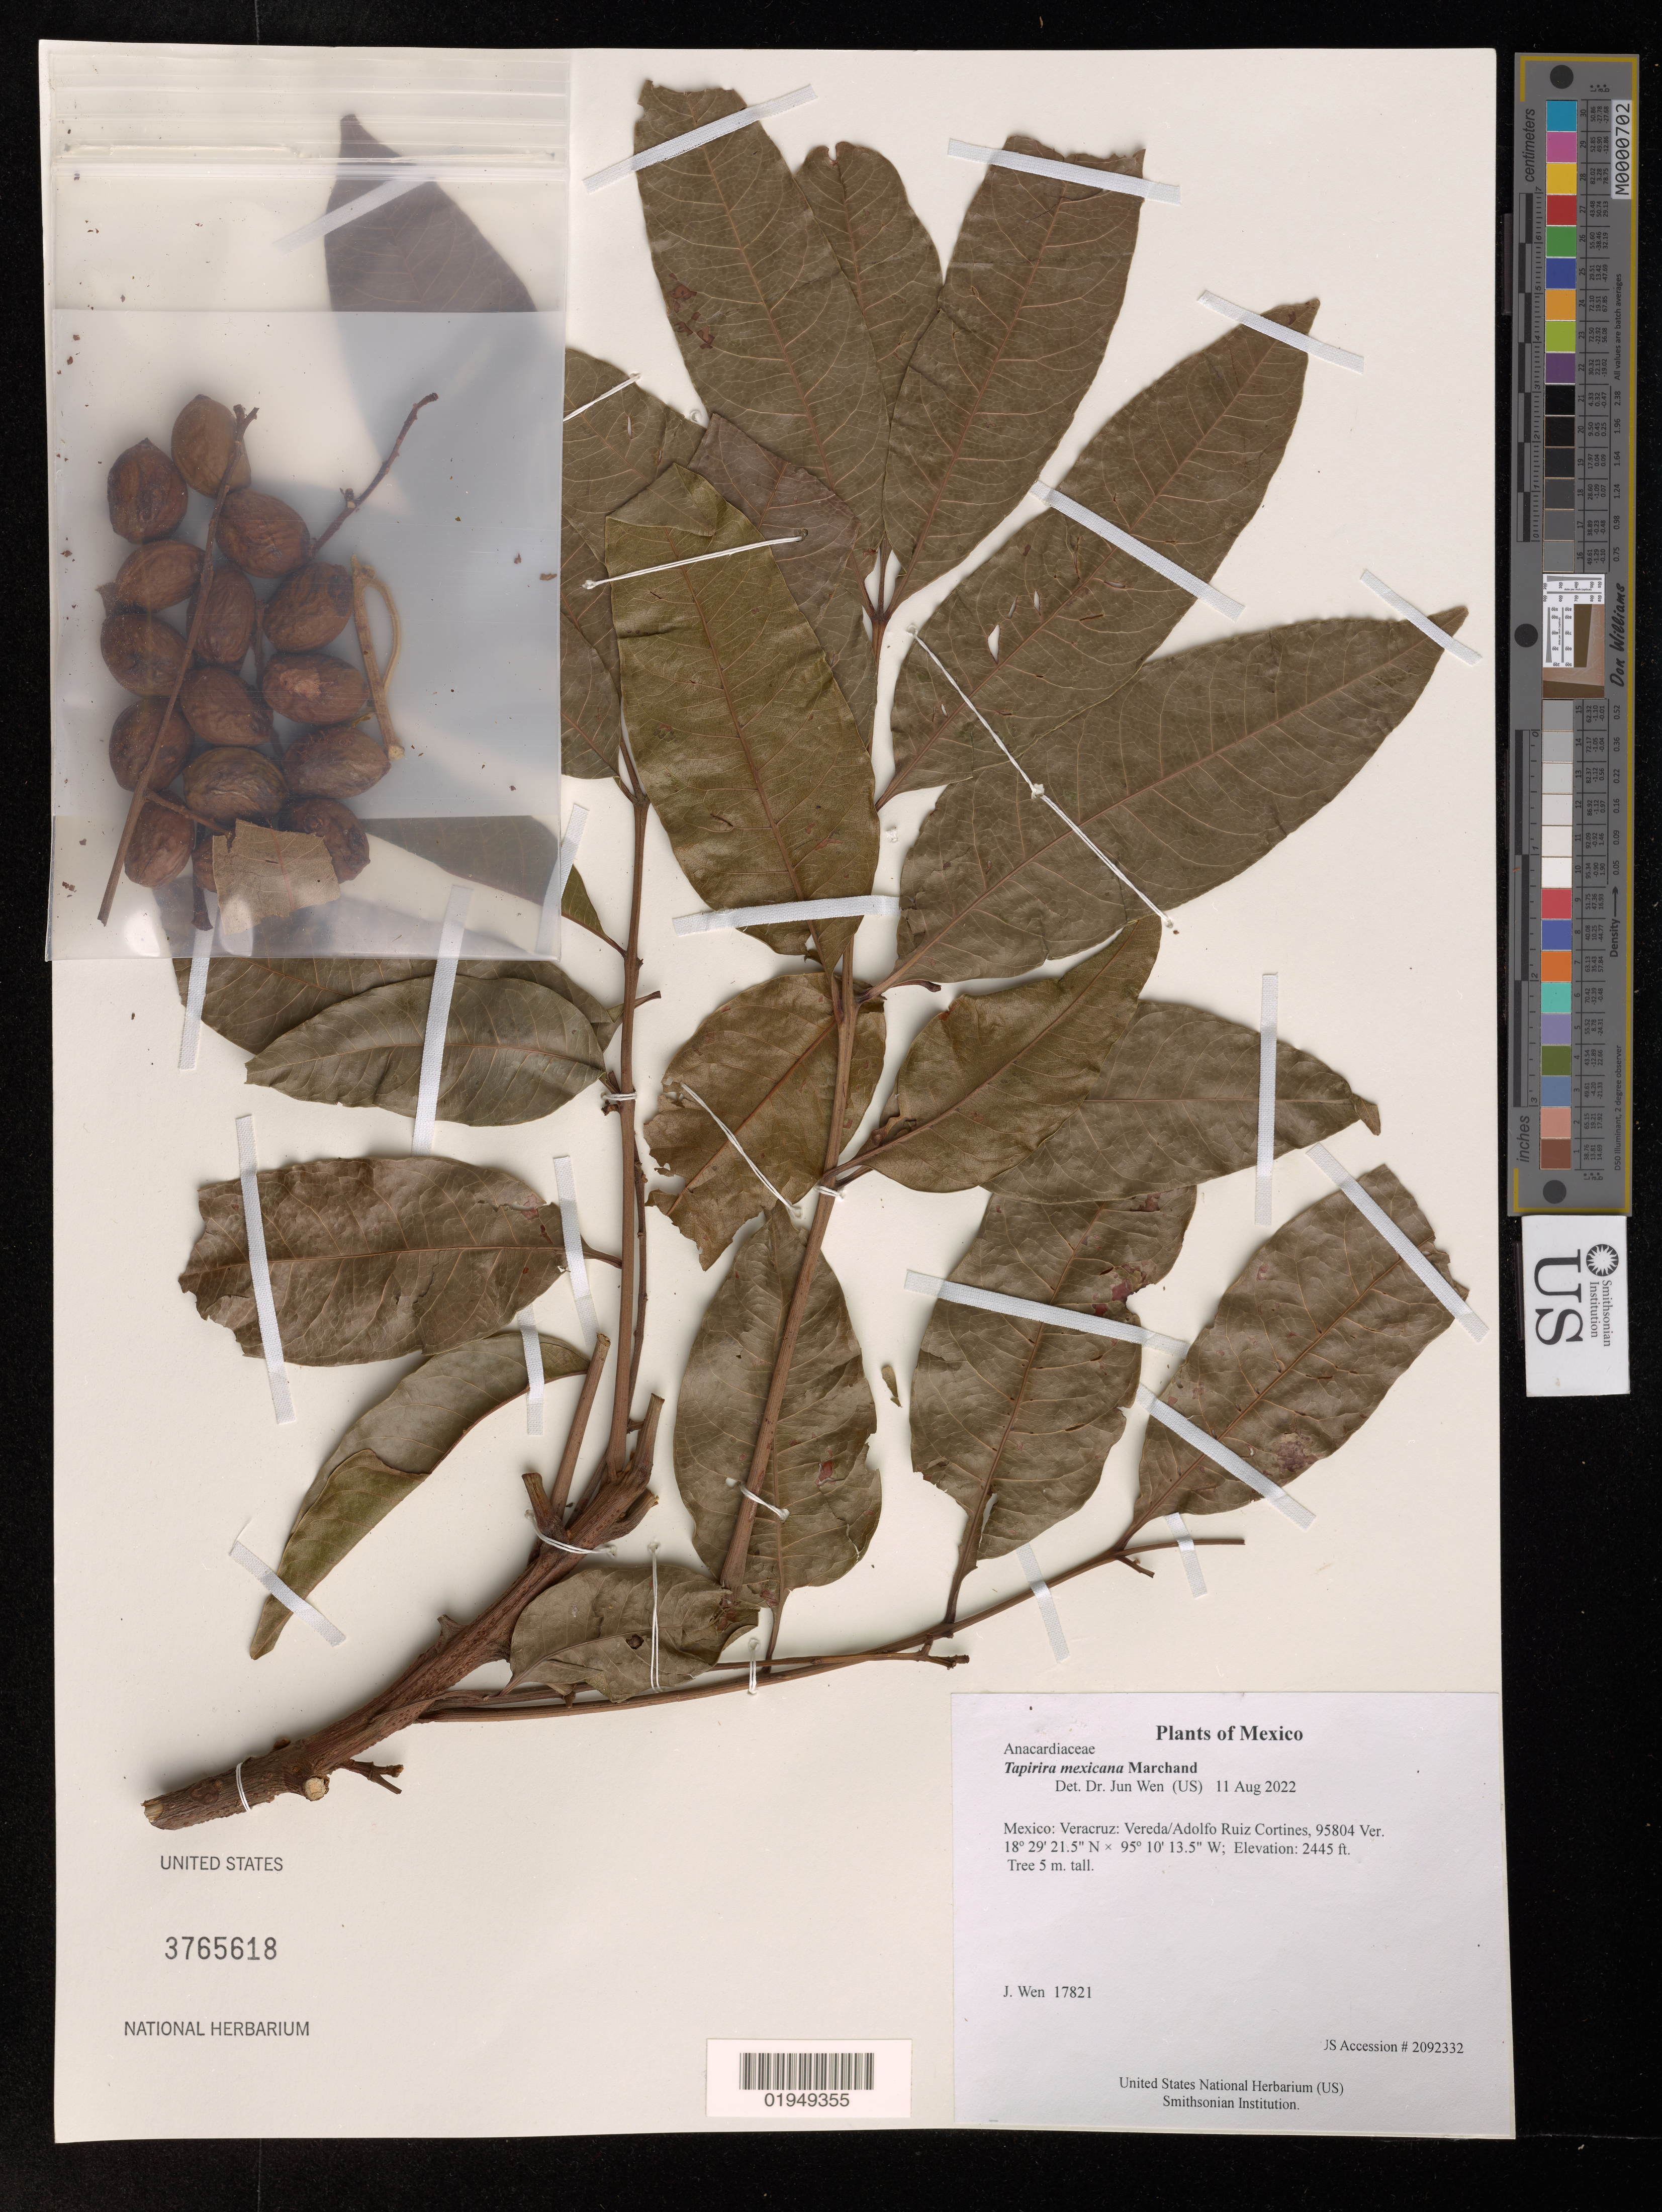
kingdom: Plantae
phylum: Tracheophyta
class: Magnoliopsida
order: Sapindales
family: Anacardiaceae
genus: Tapirira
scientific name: Tapirira mexicana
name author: Marchand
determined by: Mitchell, John D.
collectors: J. Wen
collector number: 17821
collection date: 2022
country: Mexico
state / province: Veracruz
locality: Vereda/Adolfo Ruiz Cortines, 95804 Ver.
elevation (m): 745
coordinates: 18 29.359 N, 95 10.225 W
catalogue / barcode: US 3765618